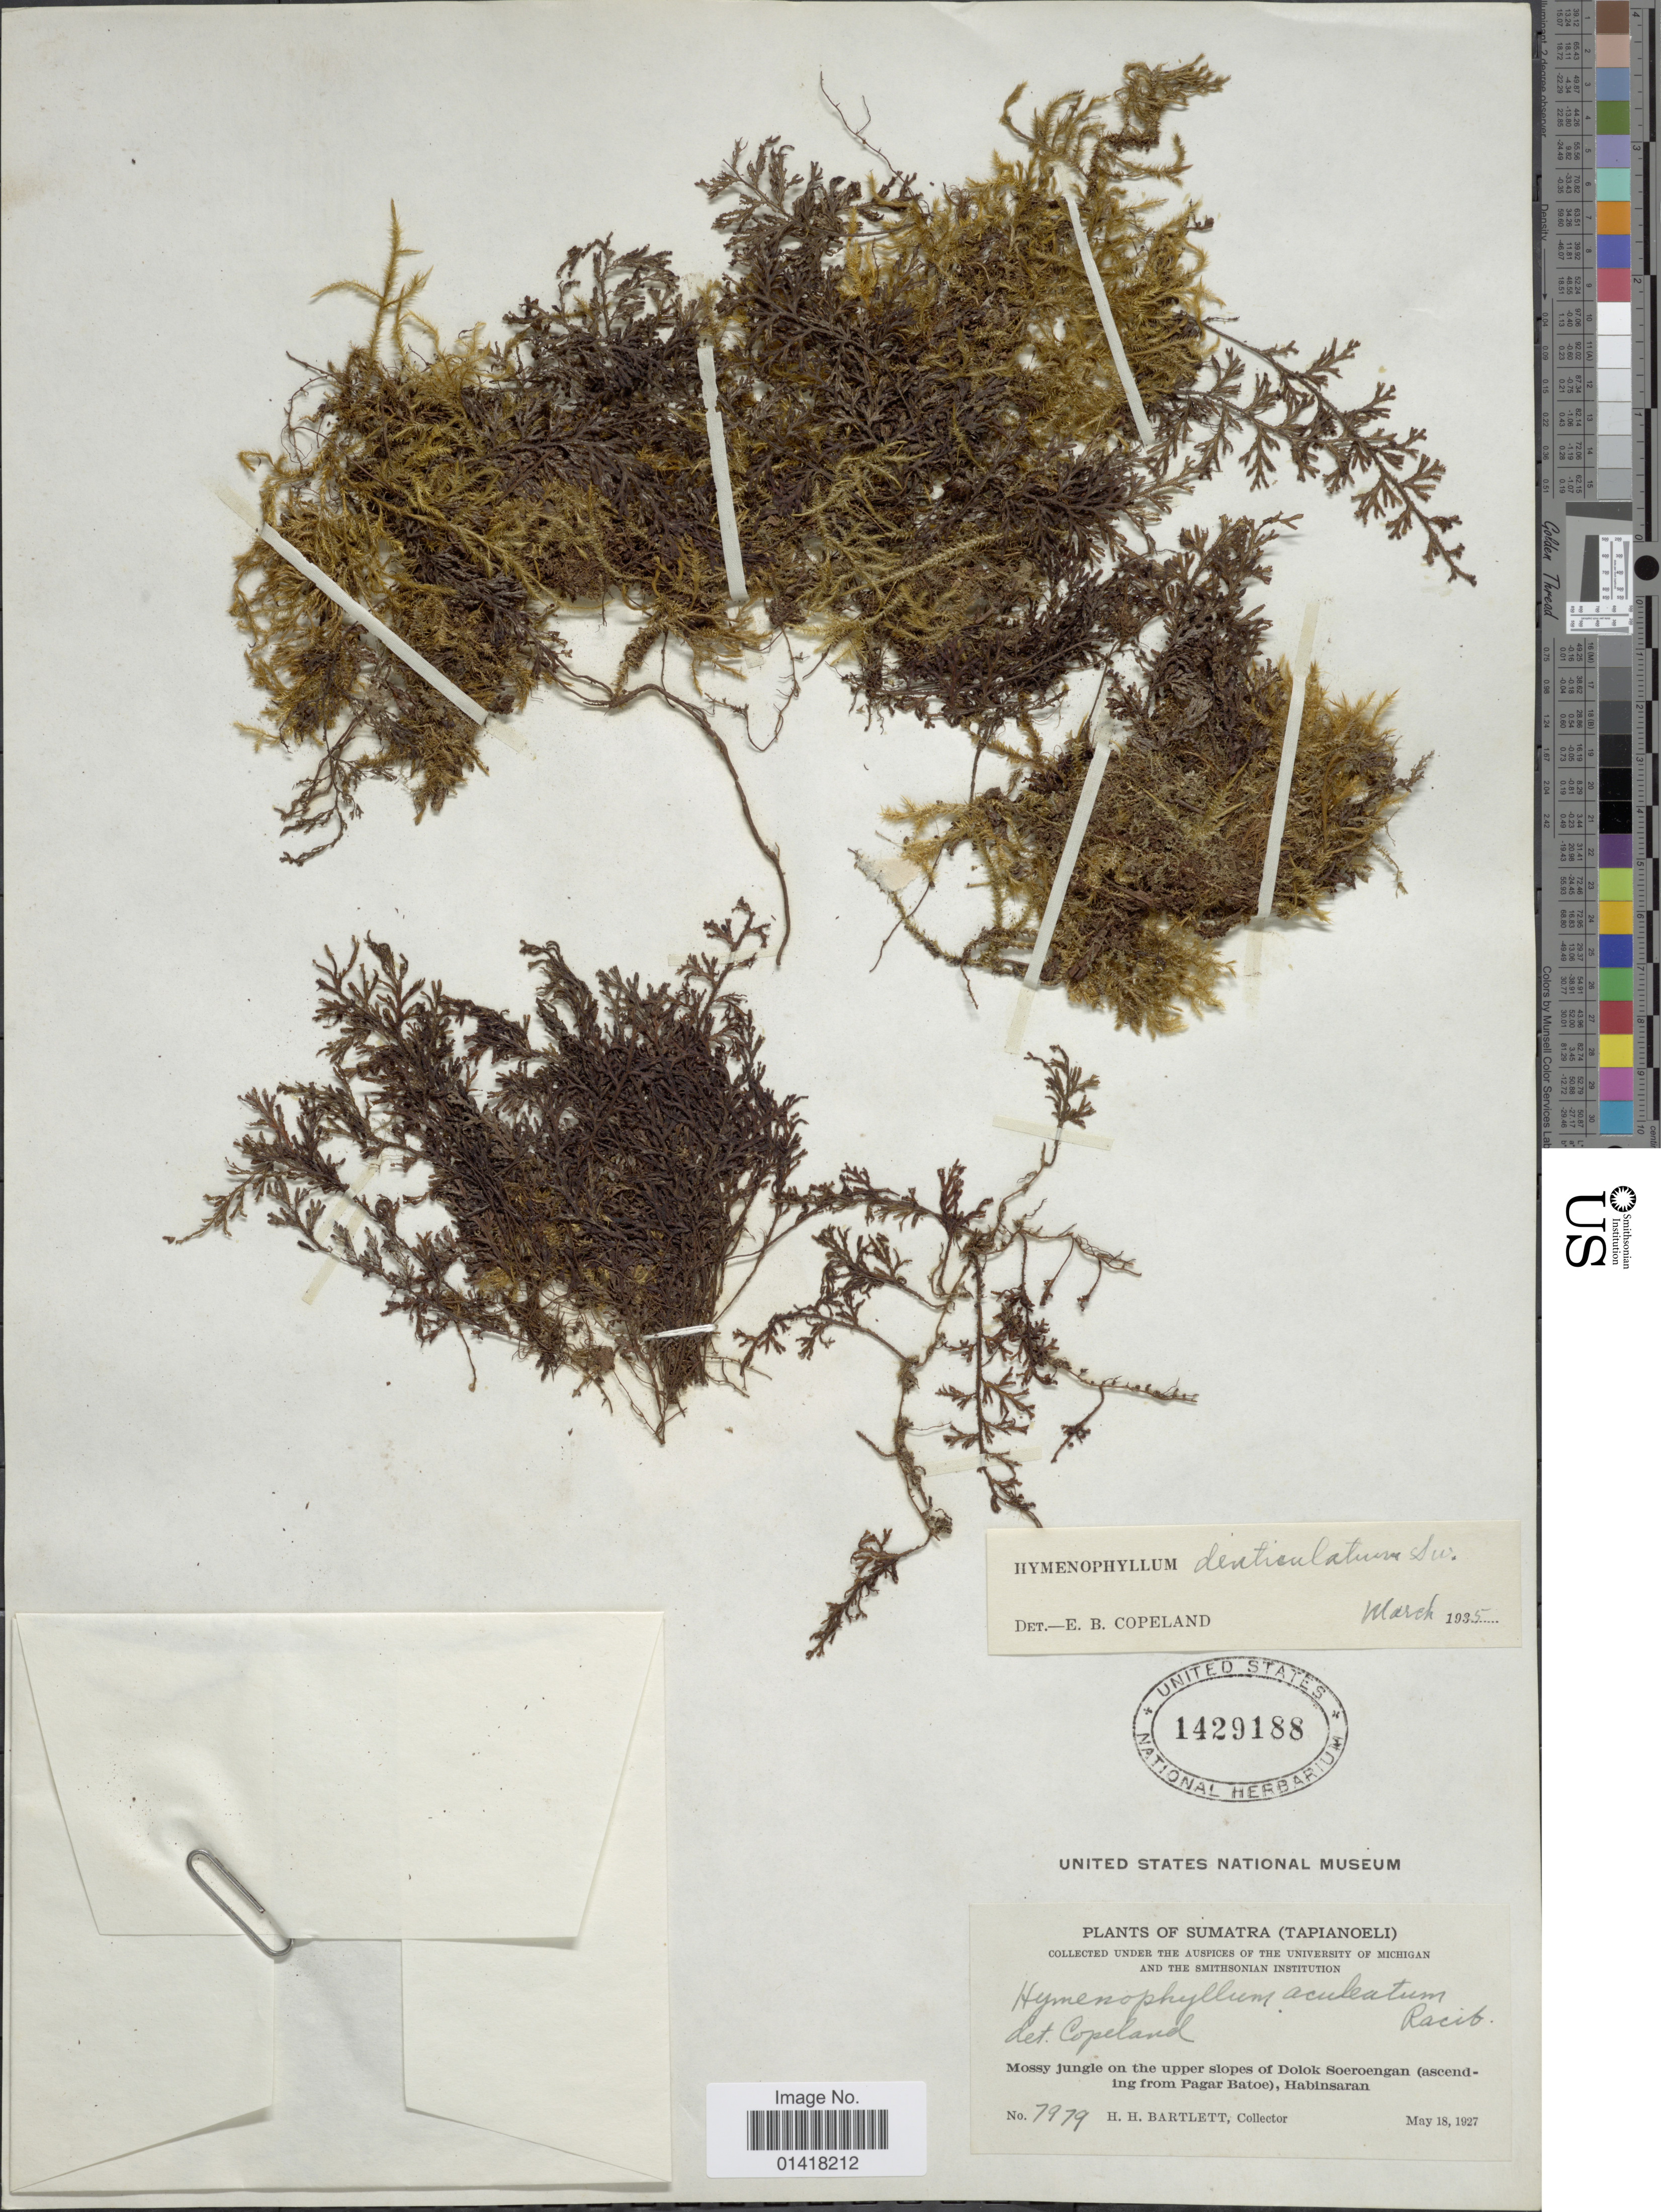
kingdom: Plantae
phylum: Tracheophyta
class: Polypodiopsida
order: Hymenophyllales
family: Hymenophyllaceae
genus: Hymenophyllum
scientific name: Hymenophyllum denticulatum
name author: Sw.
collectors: H. H. Bartlett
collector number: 7979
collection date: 1927-05-18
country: Indonesia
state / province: Sumatra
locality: Tapianoeli. Mossy jungle on the upper slopes of Dolok Soeroengan (ascending from Pagar Batoe), Habinsaran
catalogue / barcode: US 1429188